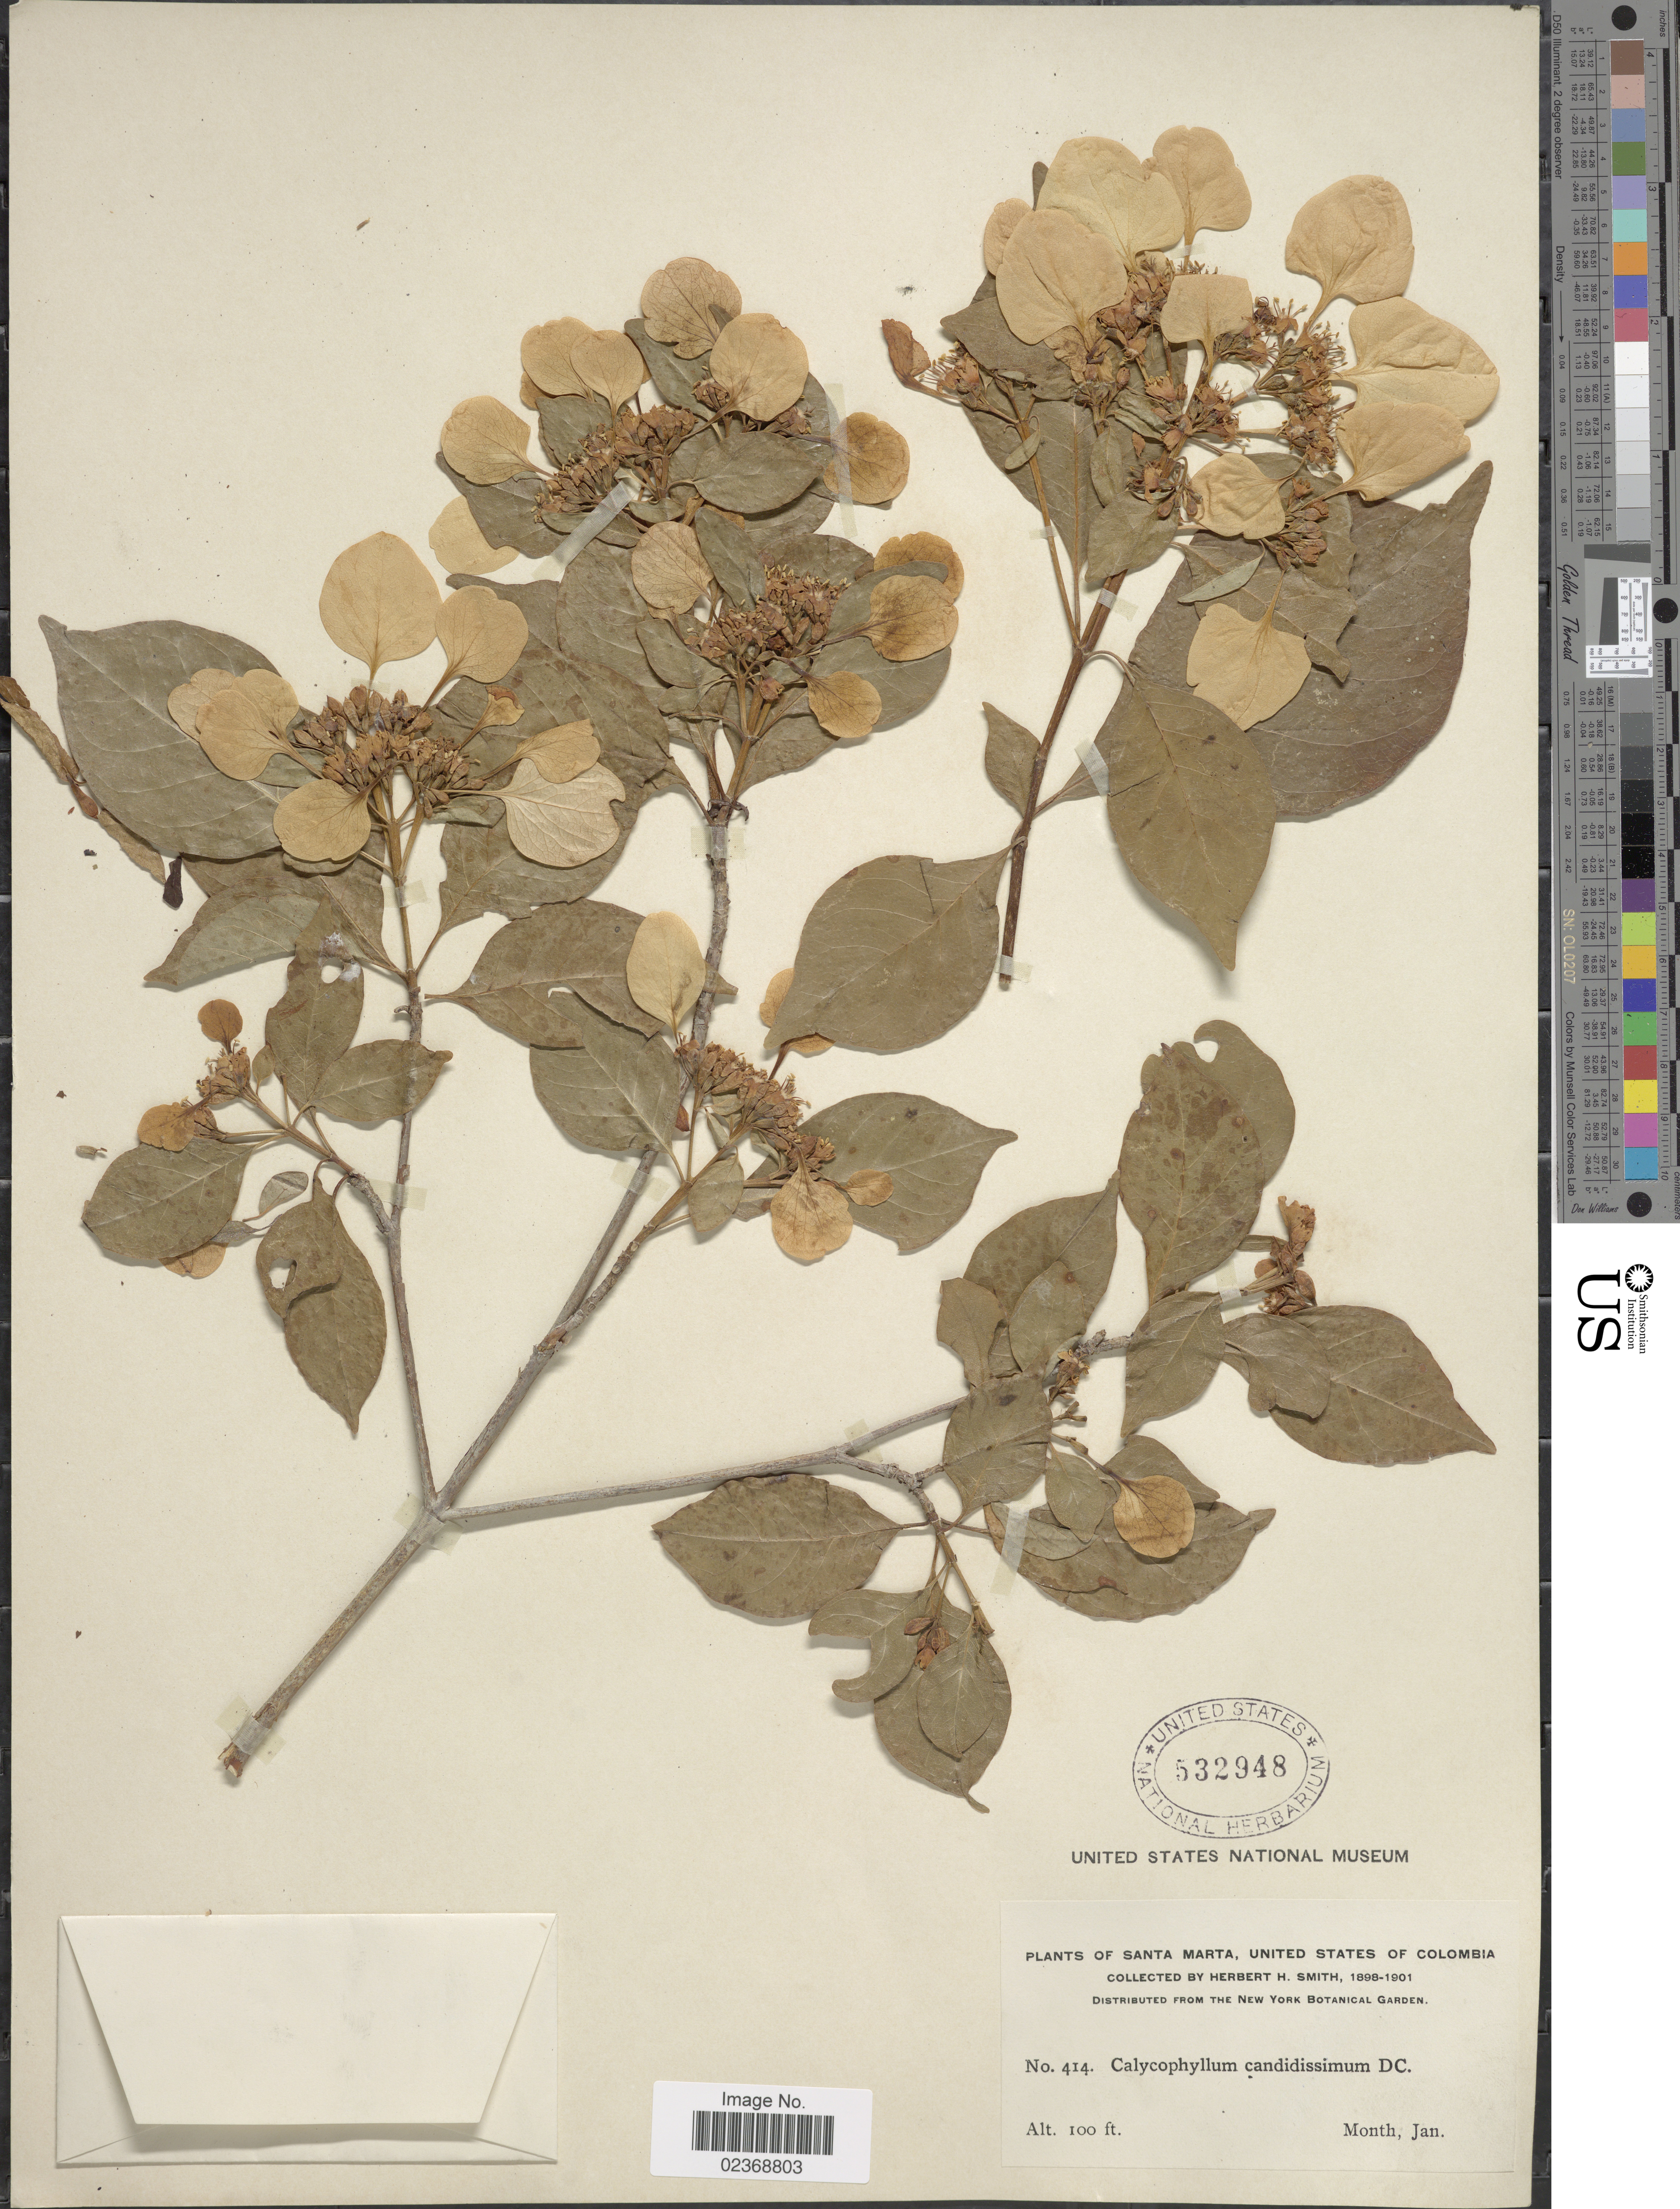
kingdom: Plantae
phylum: Tracheophyta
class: Magnoliopsida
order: Gentianales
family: Rubiaceae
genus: Calycophyllum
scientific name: Calycophyllum candidissimum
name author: (Vahl) DC.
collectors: Herbert H. Smith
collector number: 414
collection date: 1898-01/1901-01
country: Colombia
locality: Santa Marta, United States of Colombia.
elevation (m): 30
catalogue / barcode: US 532948